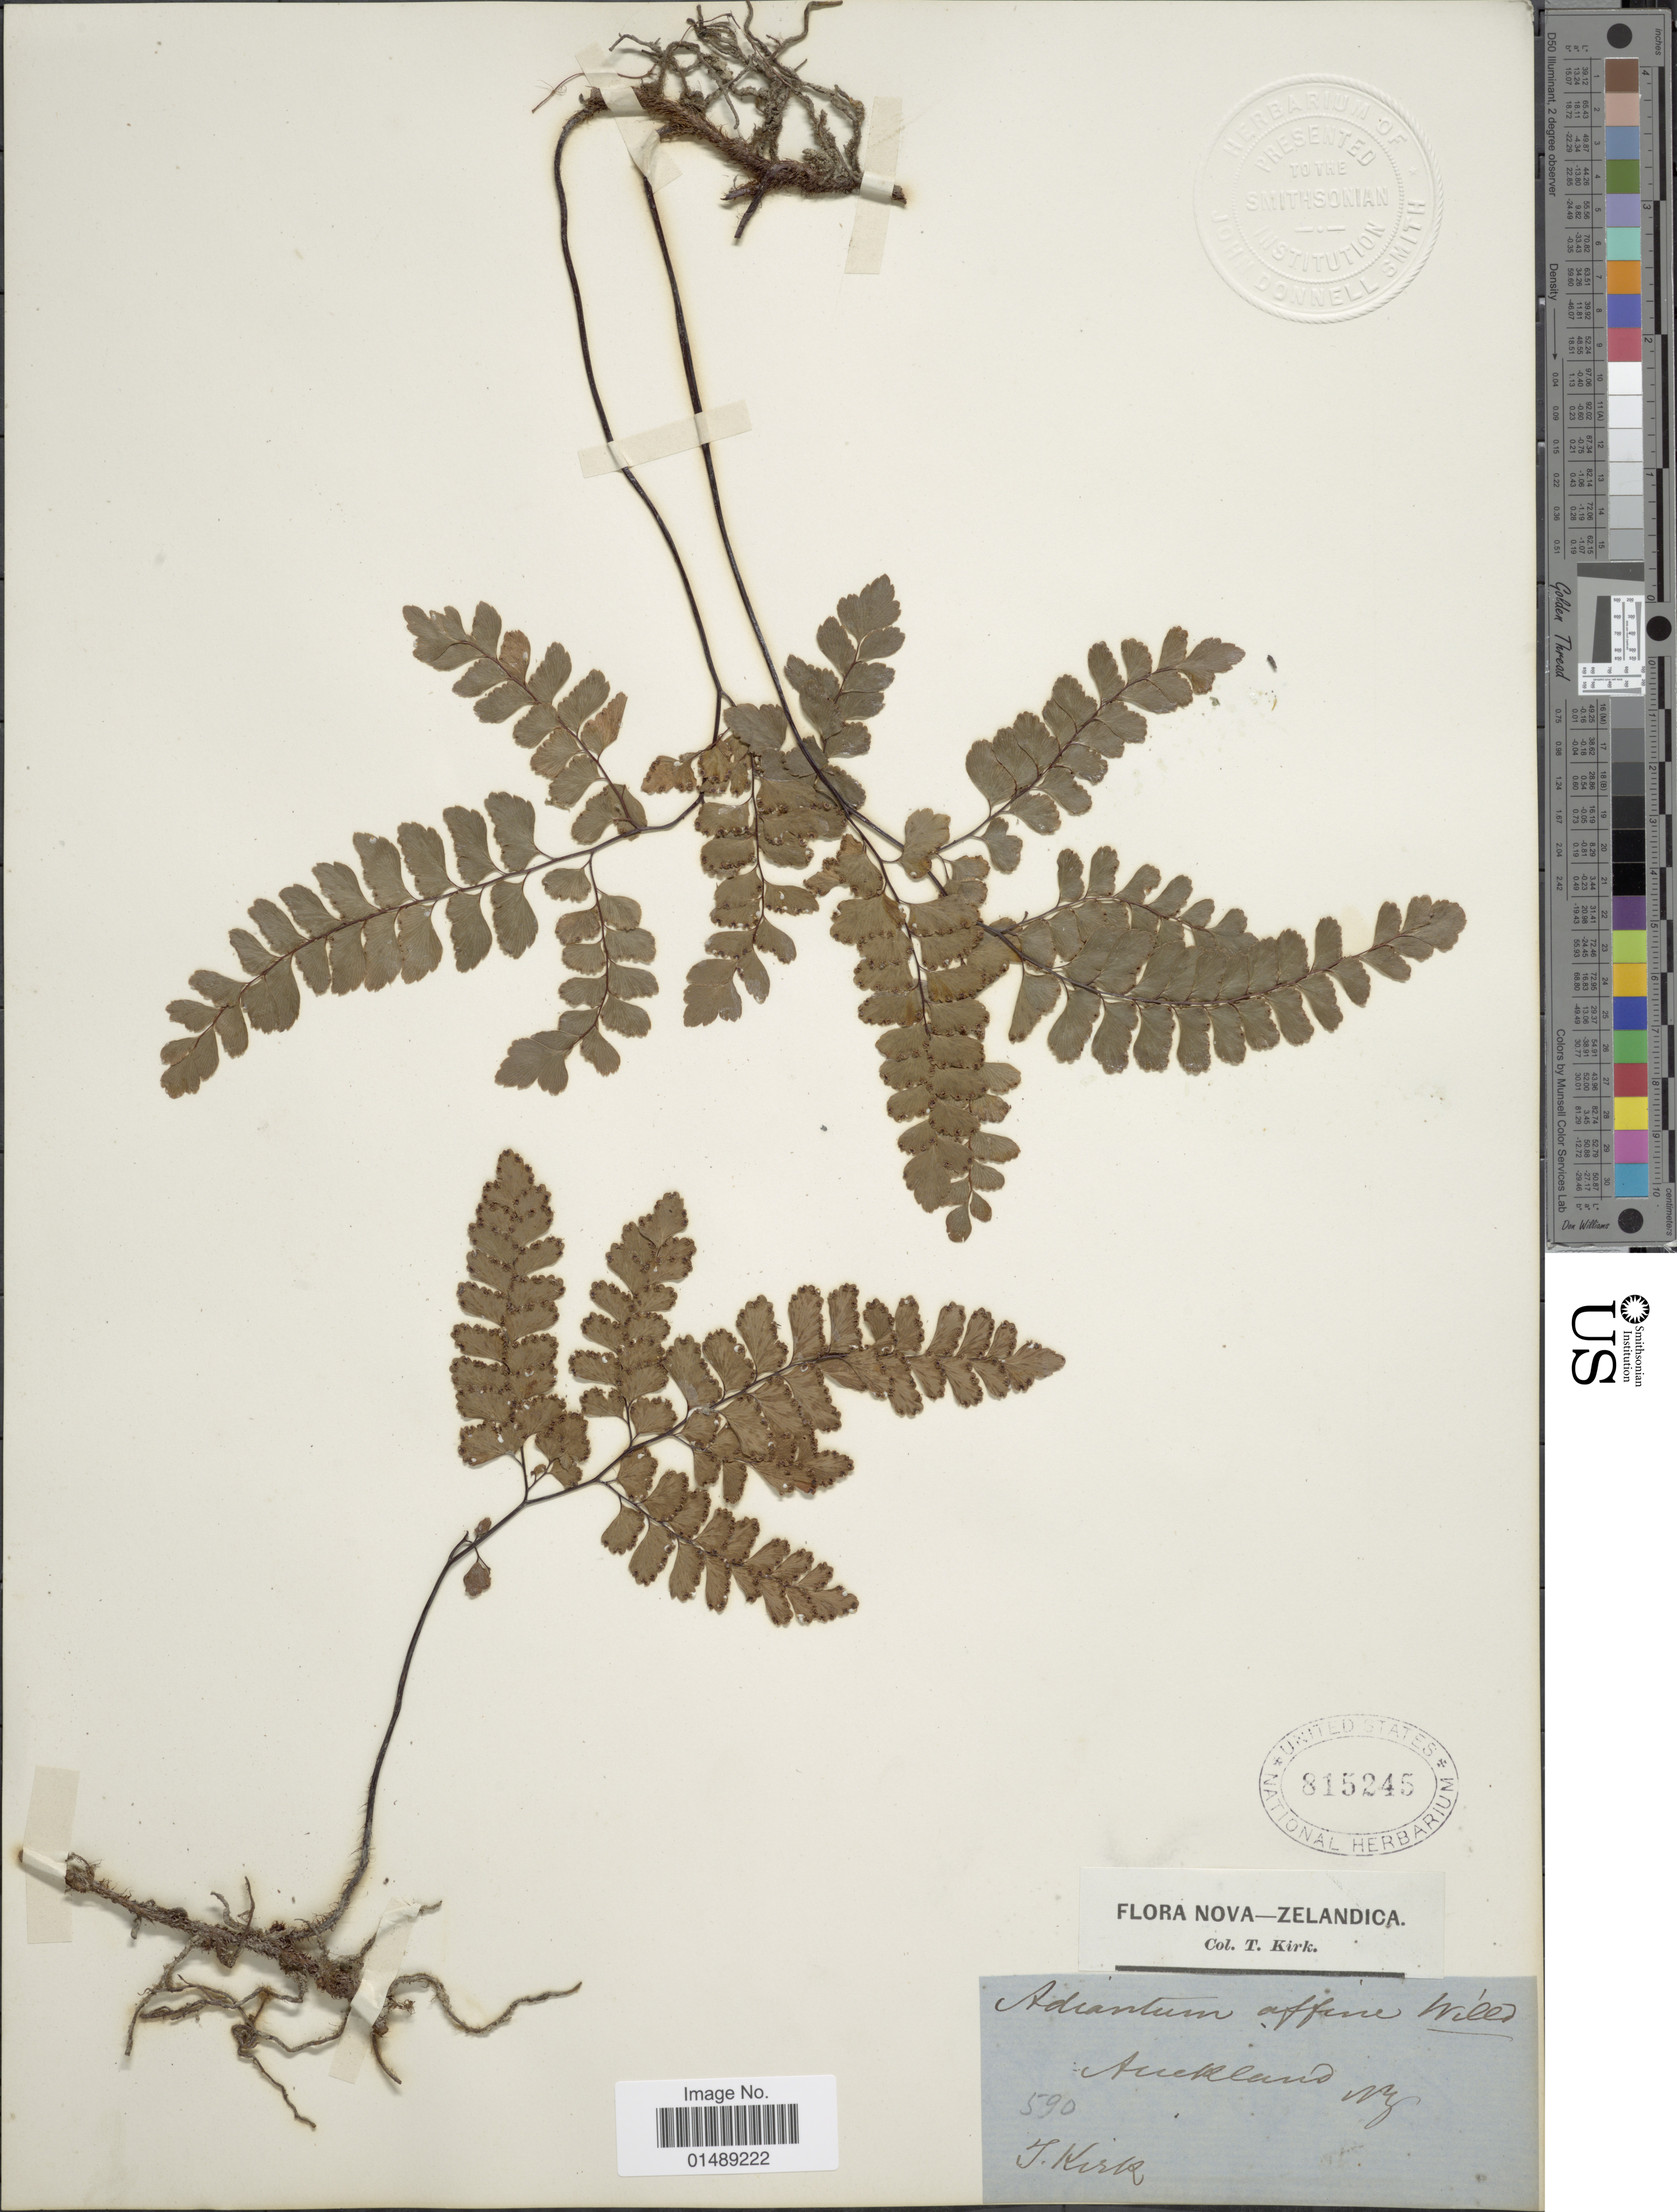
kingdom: Plantae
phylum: Tracheophyta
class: Polypodiopsida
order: Polypodiales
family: Pteridaceae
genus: Adiantum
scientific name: Adiantum affine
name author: Willd.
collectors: T. Kirk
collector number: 590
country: New Zealand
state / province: Auckland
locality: Auckland, New Zealand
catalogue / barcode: US 815245